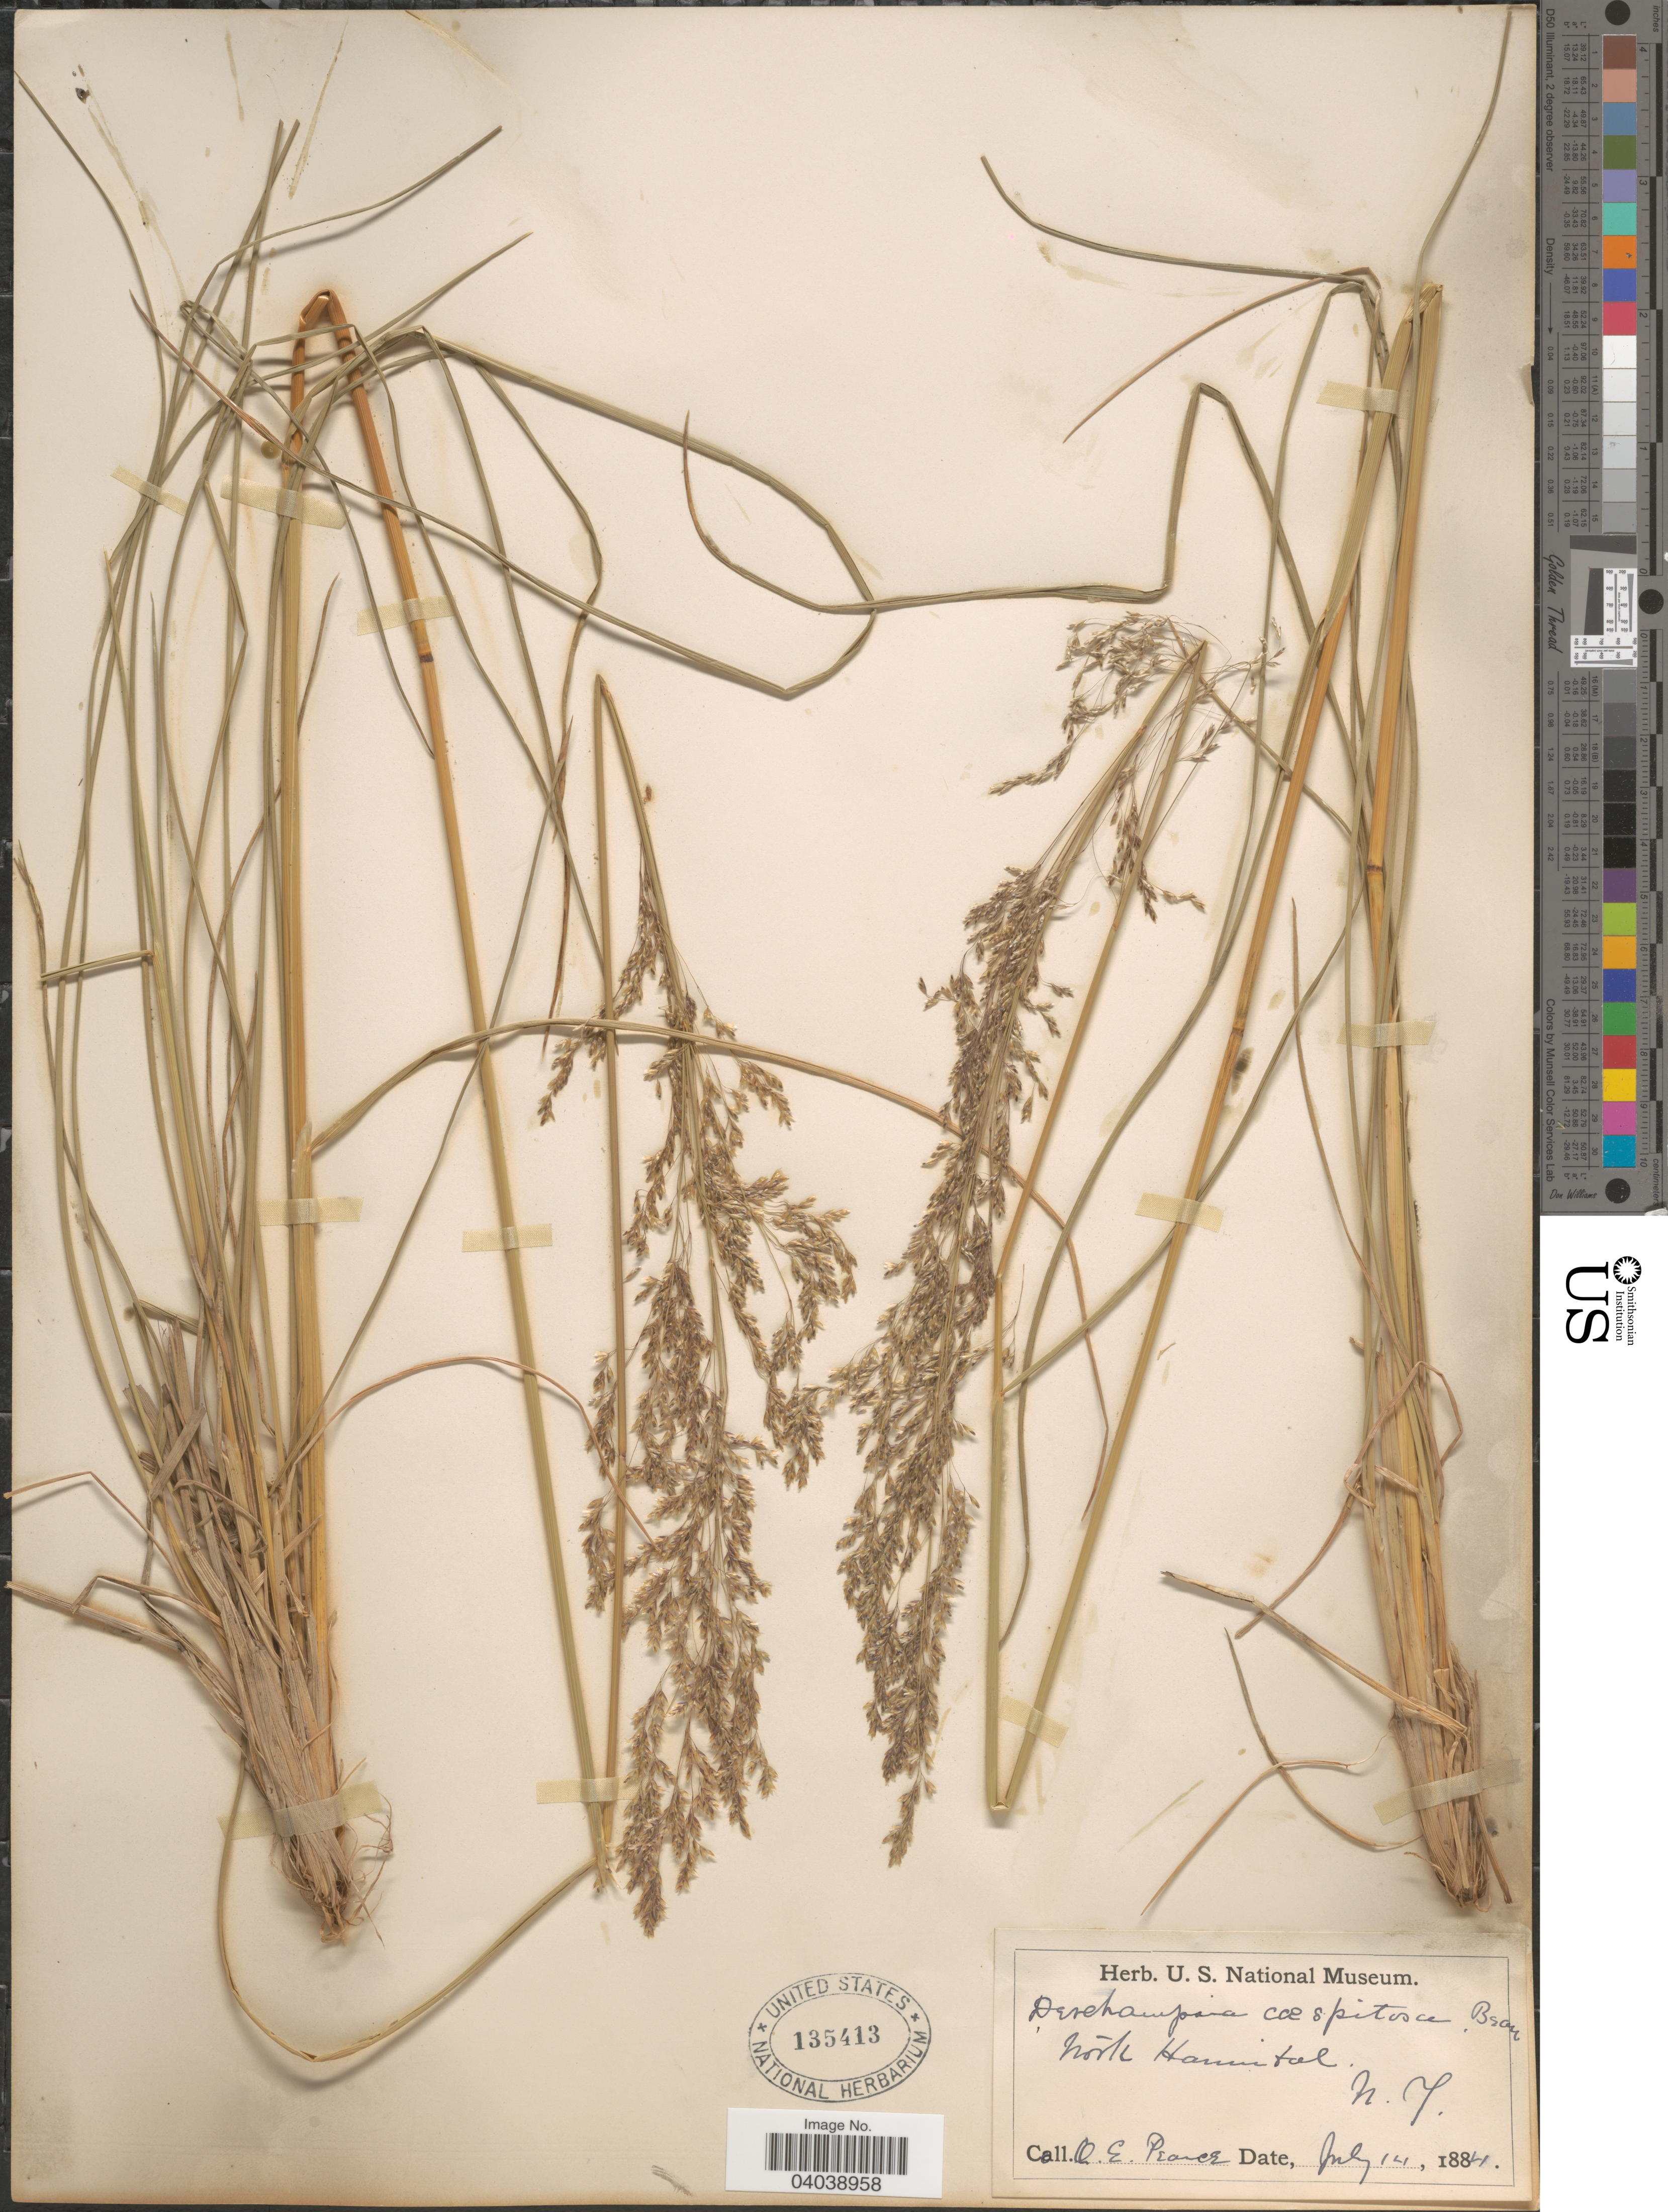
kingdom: Plantae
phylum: Tracheophyta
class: Liliopsida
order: Poales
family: Poaceae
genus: Deschampsia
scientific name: Deschampsia cespitosa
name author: (L.) P. Beauv.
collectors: O. E. Pearce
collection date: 1884-07-14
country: United States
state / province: New York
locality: North Hannibal.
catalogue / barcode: US 135413